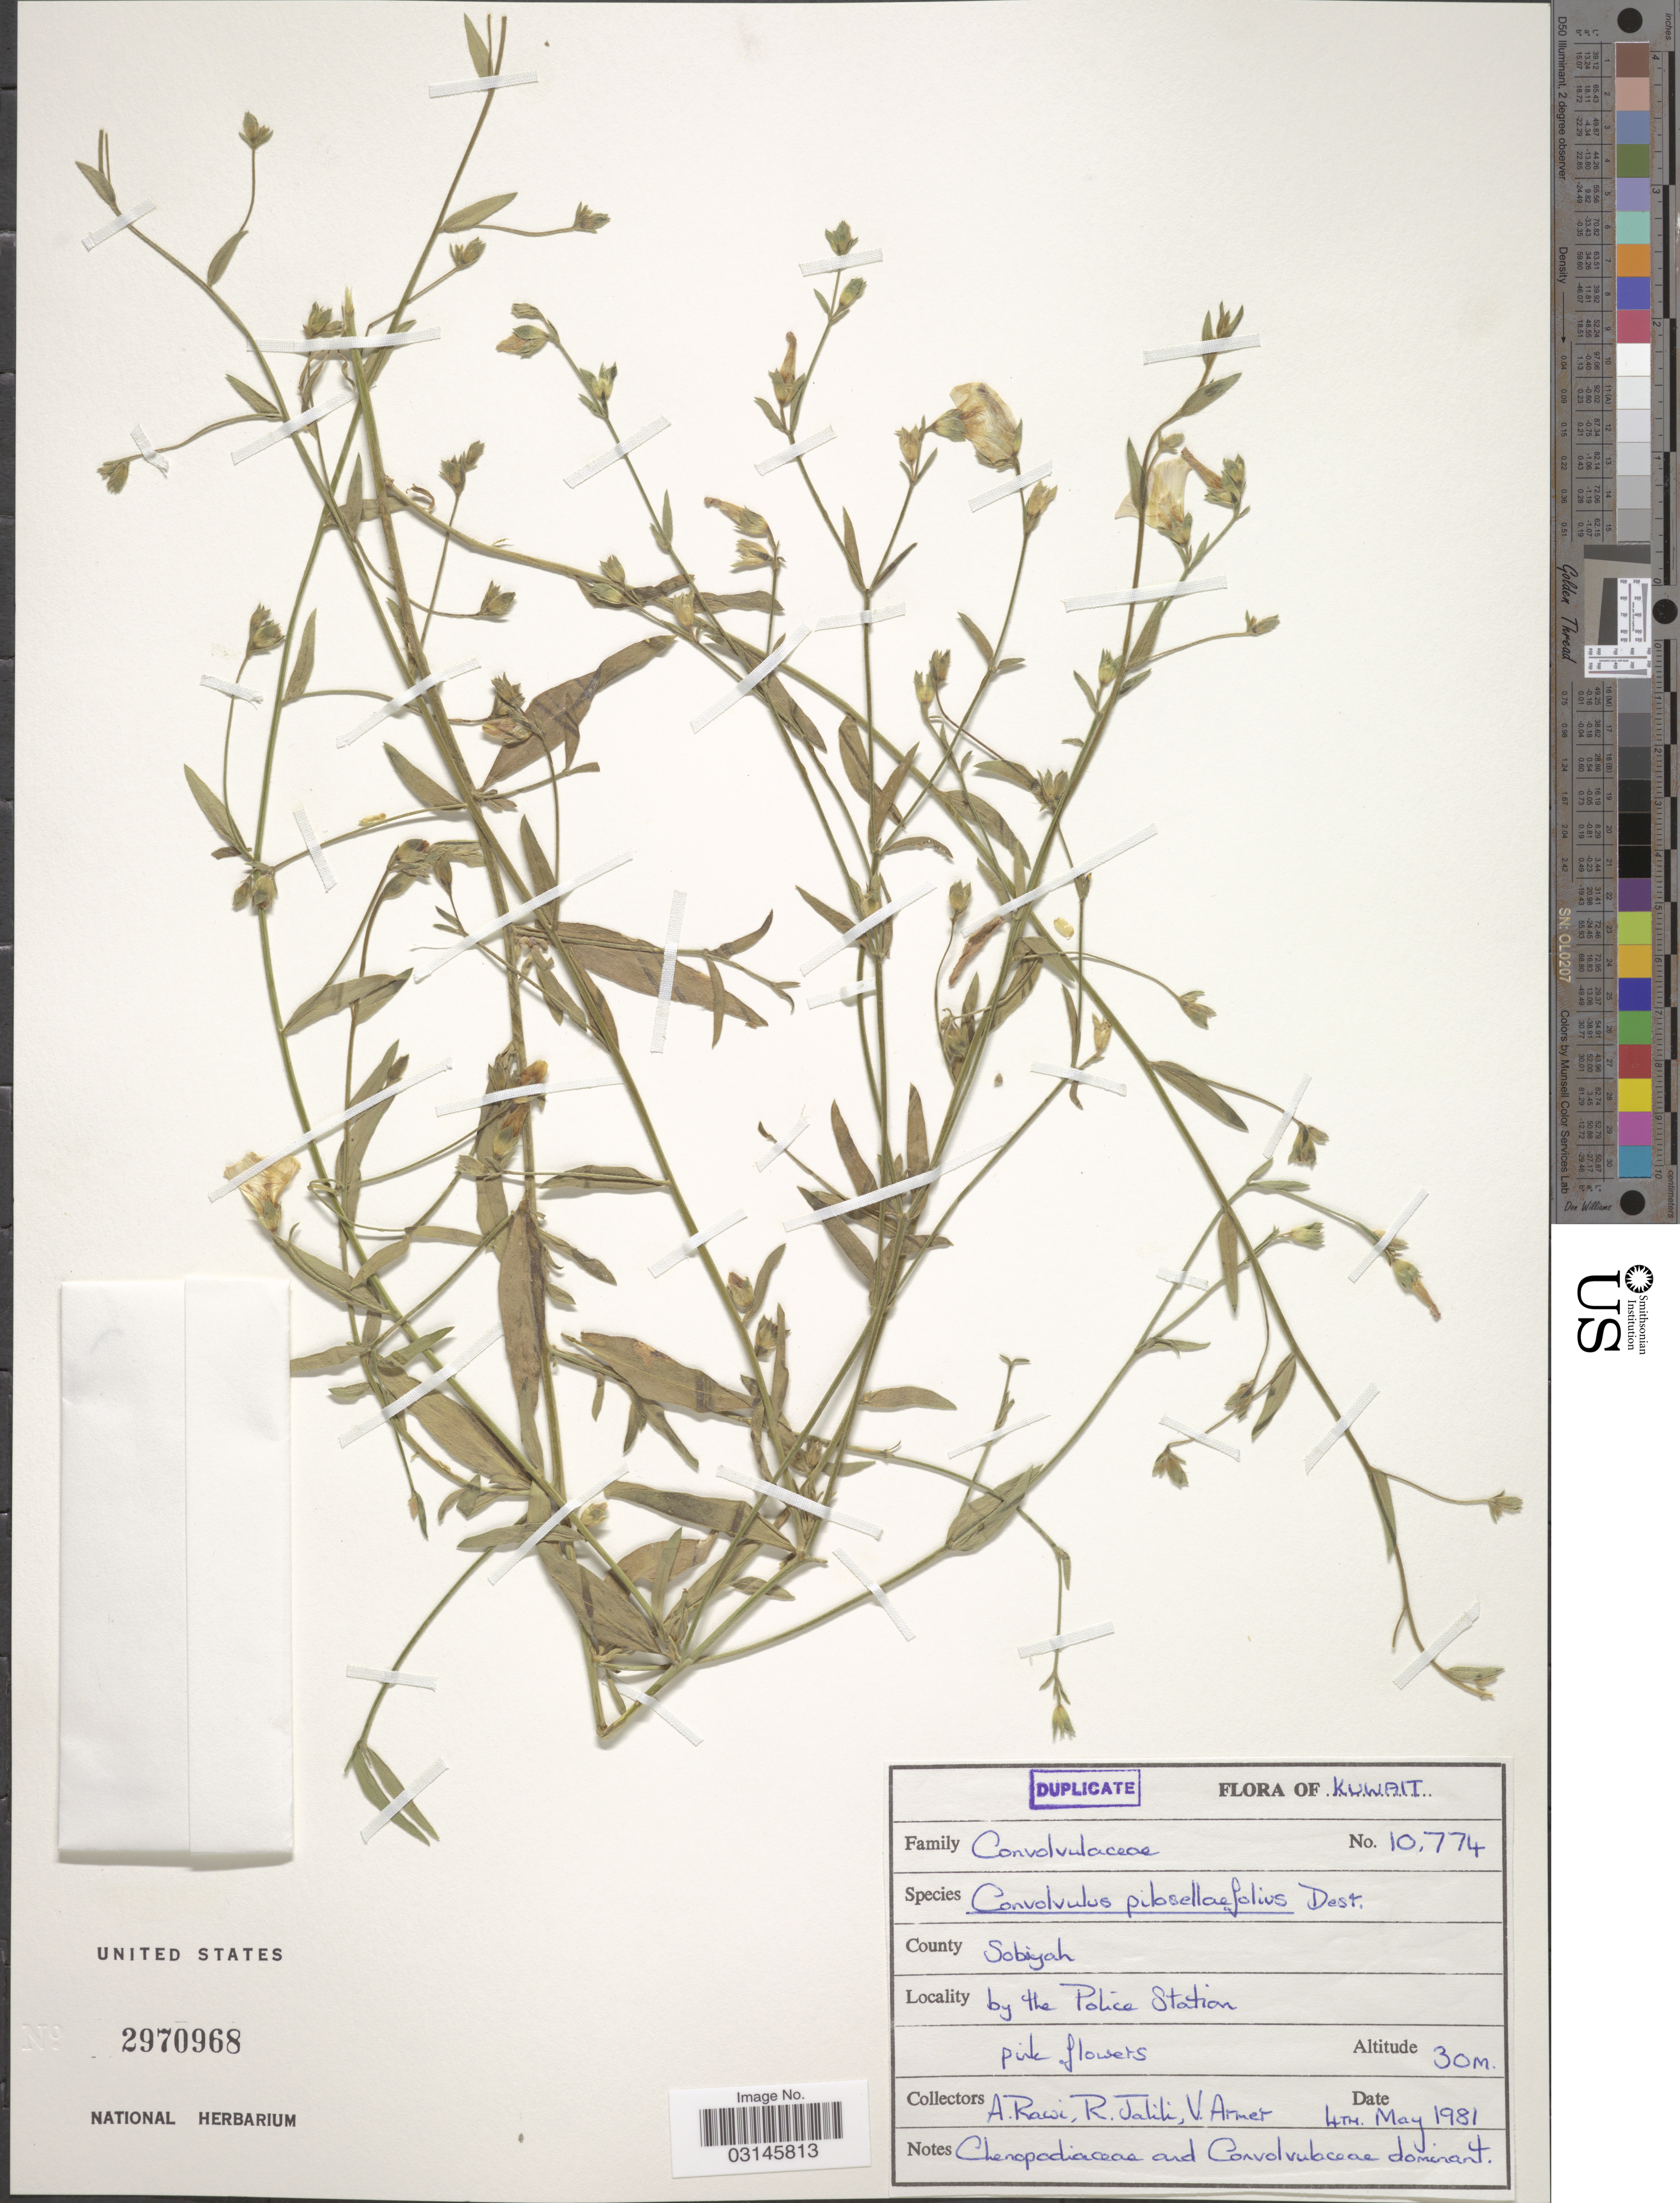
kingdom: Plantae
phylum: Tracheophyta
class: Magnoliopsida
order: Solanales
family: Convolvulaceae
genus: Convolvulus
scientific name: Convolvulus pilosellifolius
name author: Desr.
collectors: A. Rawi, R. Jalili & V. Armet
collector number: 10774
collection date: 1981-05-04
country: Kuwait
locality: County Sobiyah, by the Police Station.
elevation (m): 30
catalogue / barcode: US 2970968